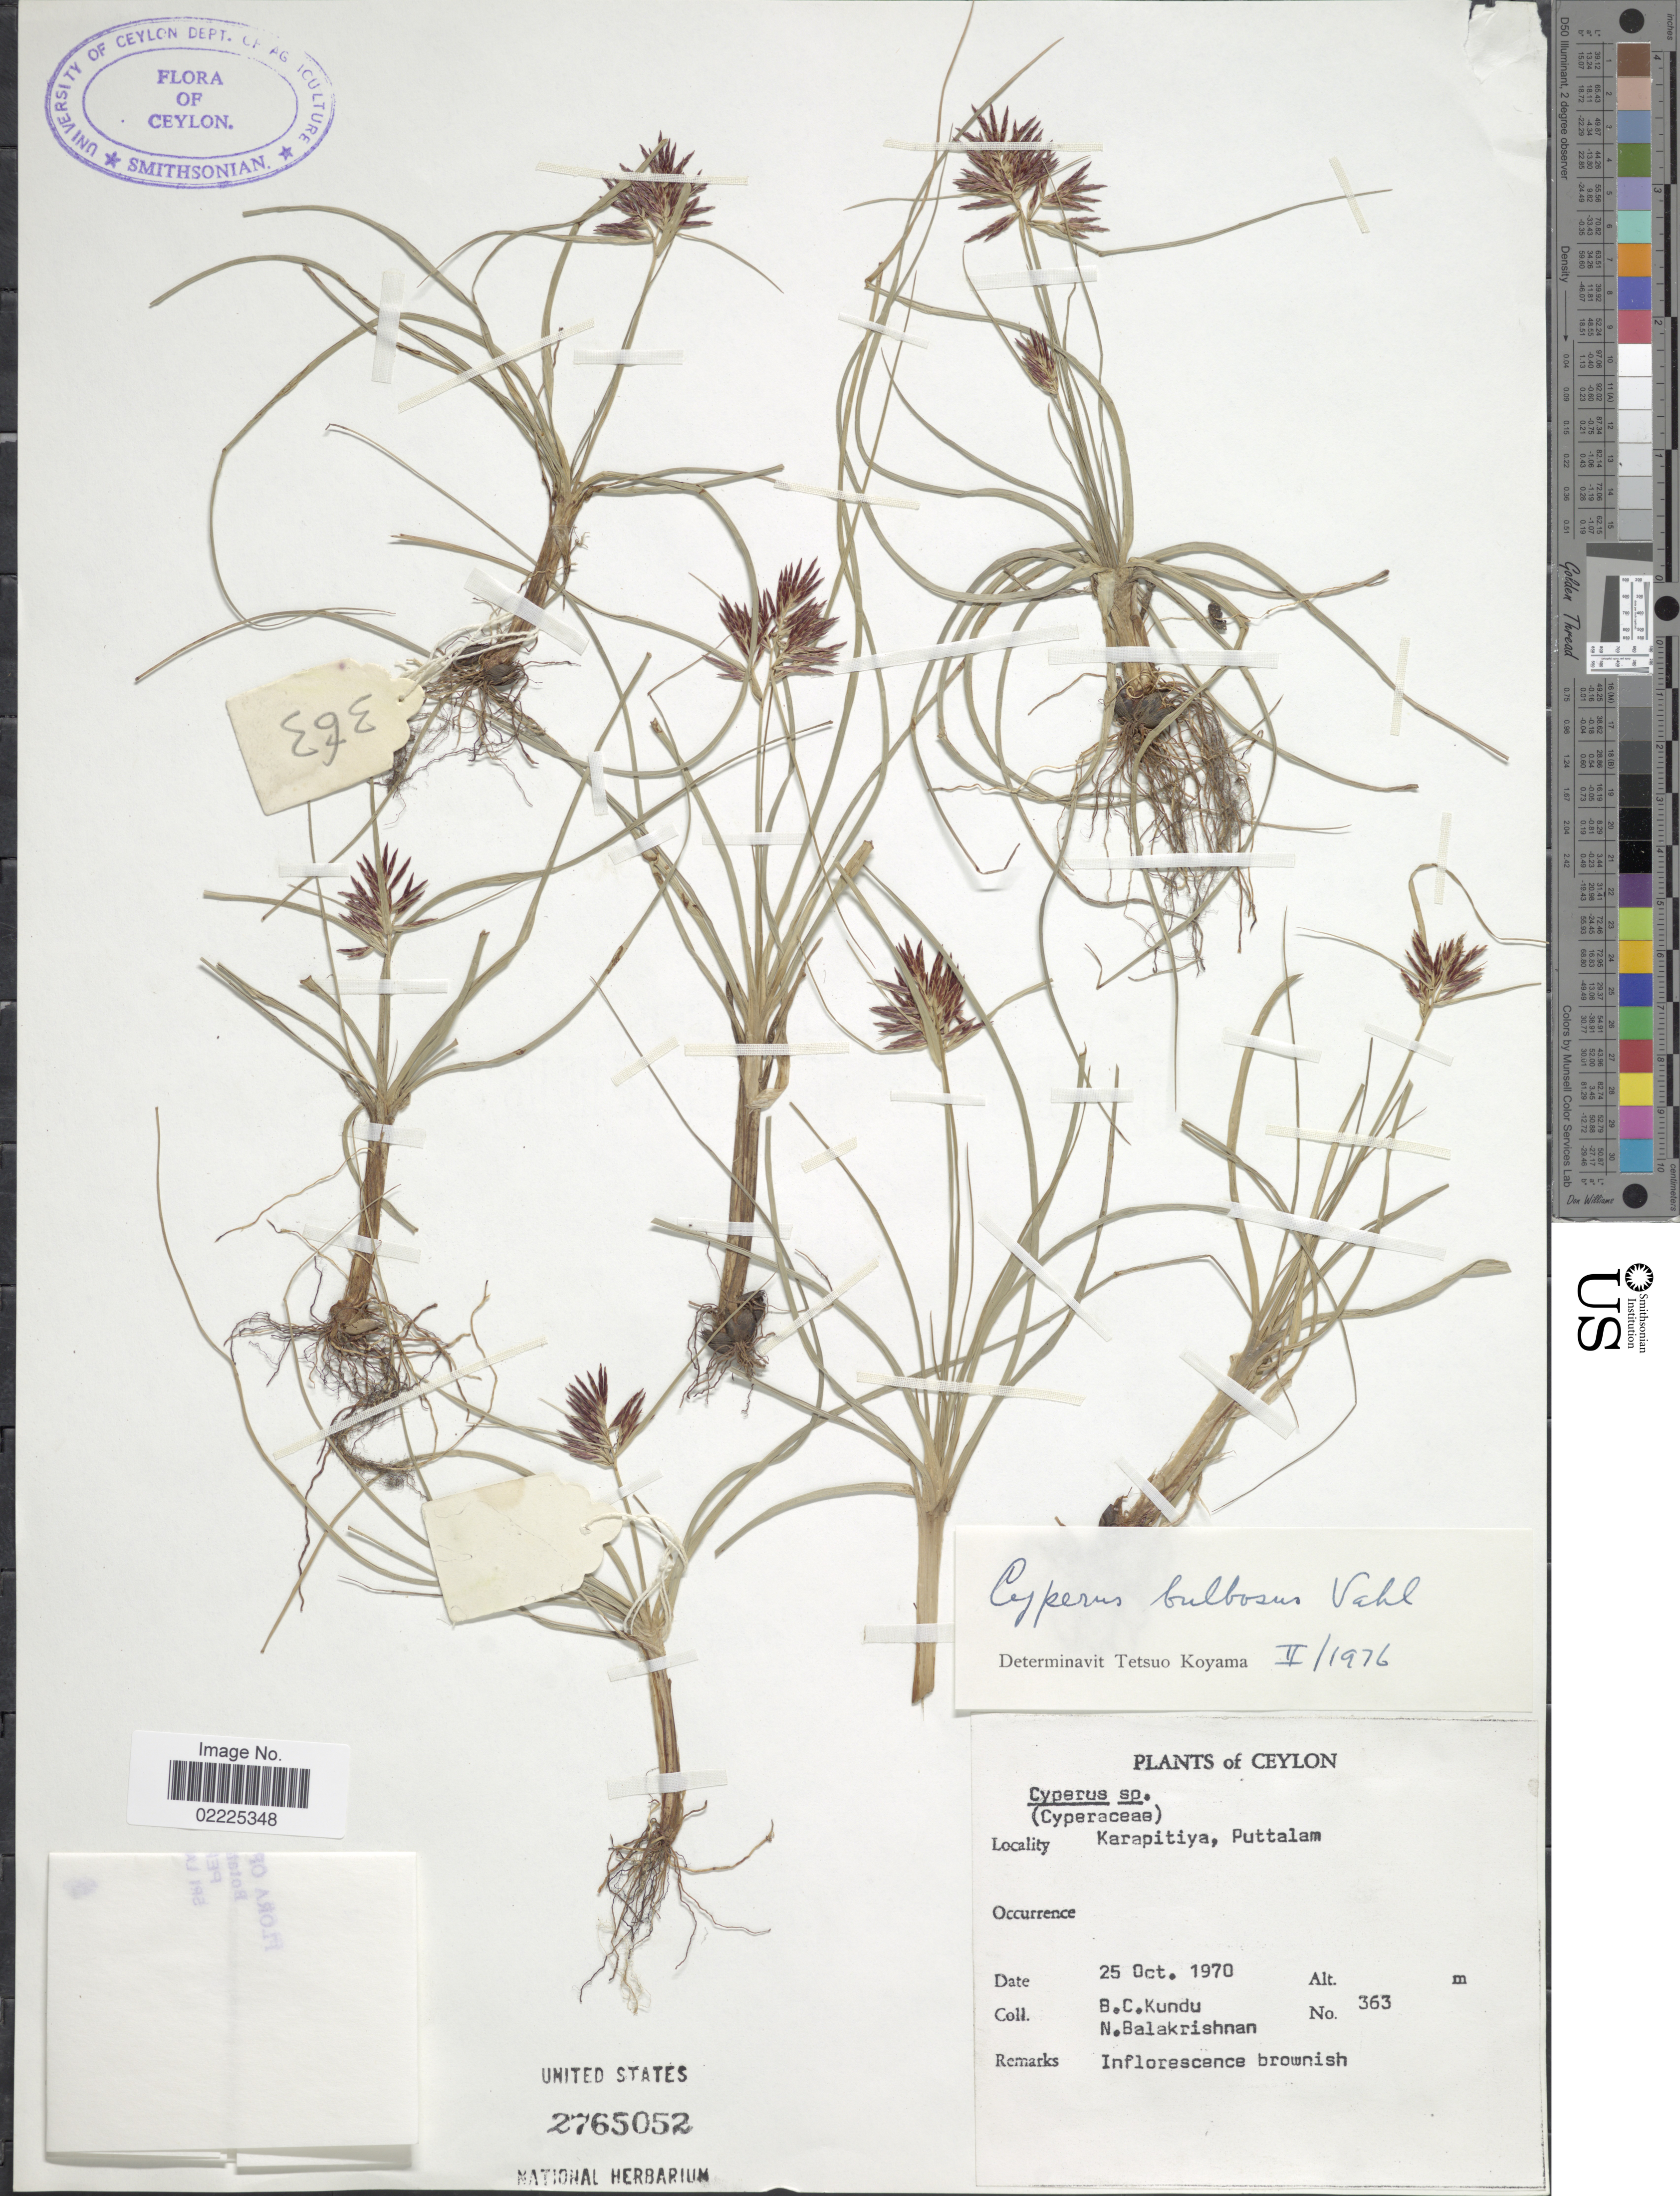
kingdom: Plantae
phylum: Tracheophyta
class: Liliopsida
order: Poales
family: Cyperaceae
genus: Cyperus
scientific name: Cyperus bulbosus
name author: Vahl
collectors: B. C. Kundu & N. Balakrishnan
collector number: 363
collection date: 1970-10-25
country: Sri Lanka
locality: Ceylon, Karapitiya, Puttalam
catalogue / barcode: US 2765052